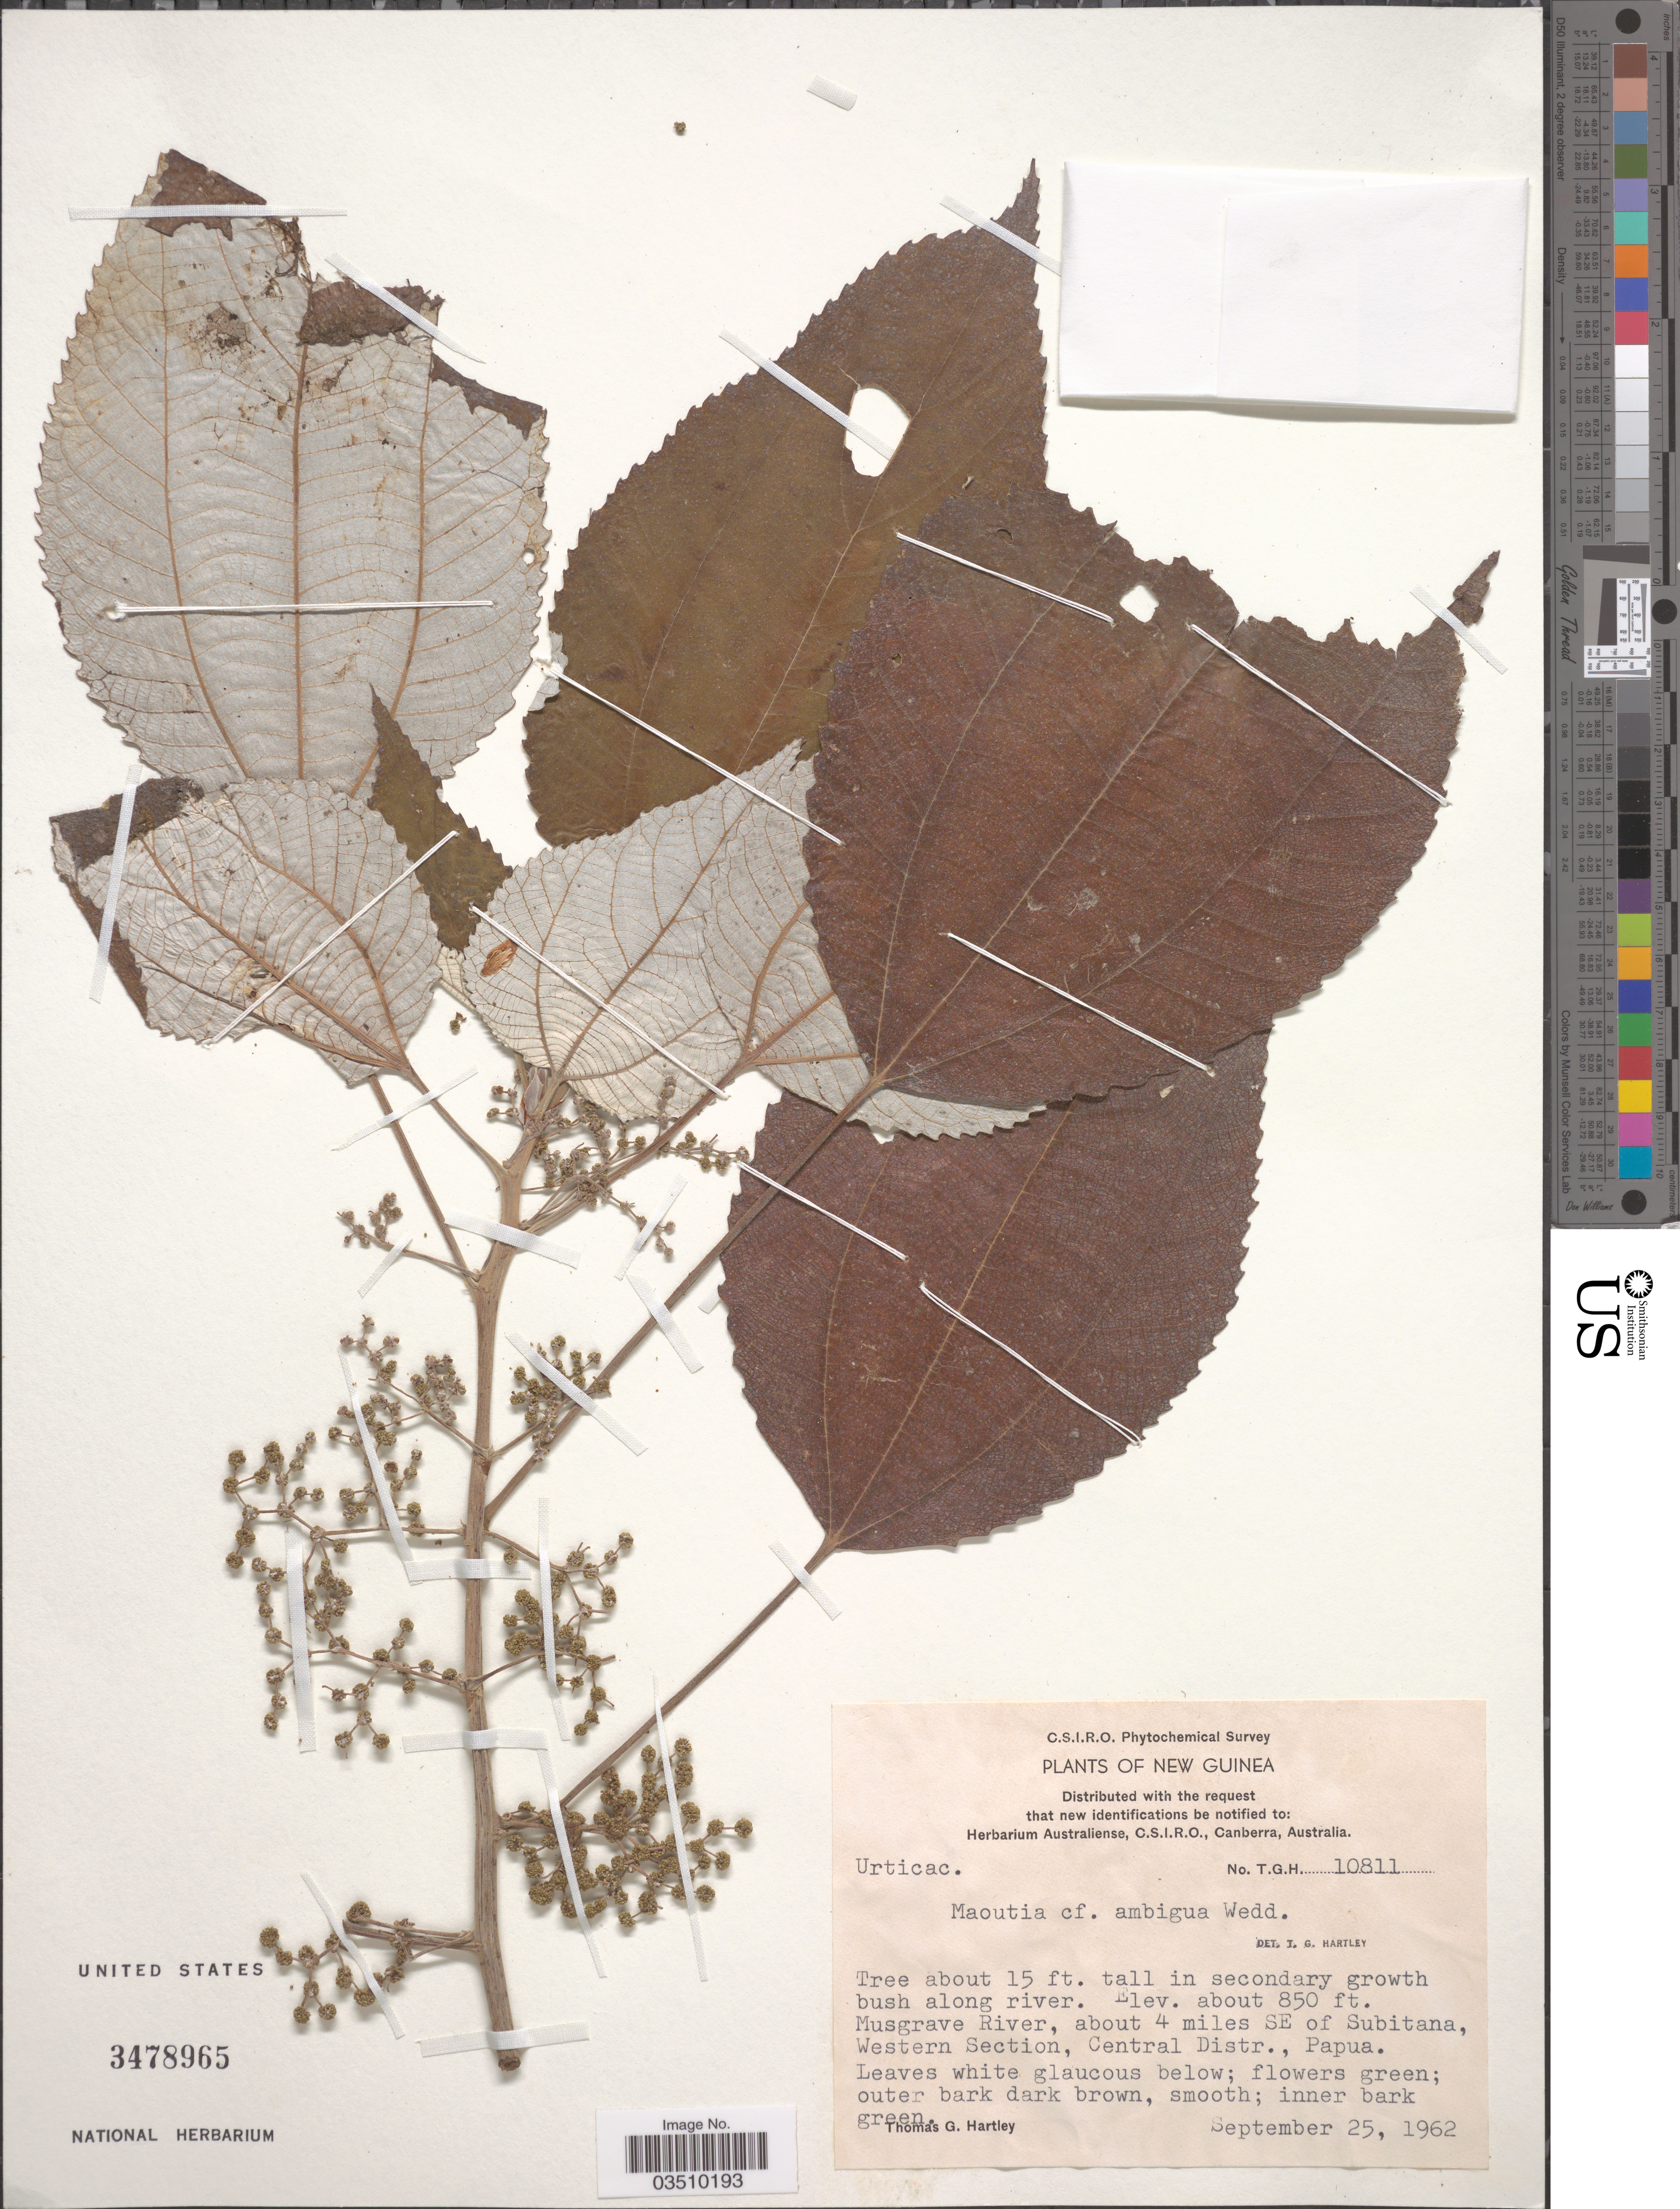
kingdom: Plantae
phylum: Tracheophyta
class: Magnoliopsida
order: Rosales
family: Urticaceae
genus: Maoutia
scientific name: Maoutia ambigua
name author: Wedd.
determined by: Hartley, T. G.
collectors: T. G. Hartley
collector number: T.G.H.10811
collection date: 1962-09-25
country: Papua New Guinea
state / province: Central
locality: New Guinea. Musgrave River, about 4 miles SE of Subitana, Western Section, Central Distr., Papua.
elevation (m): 259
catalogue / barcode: US 3478965